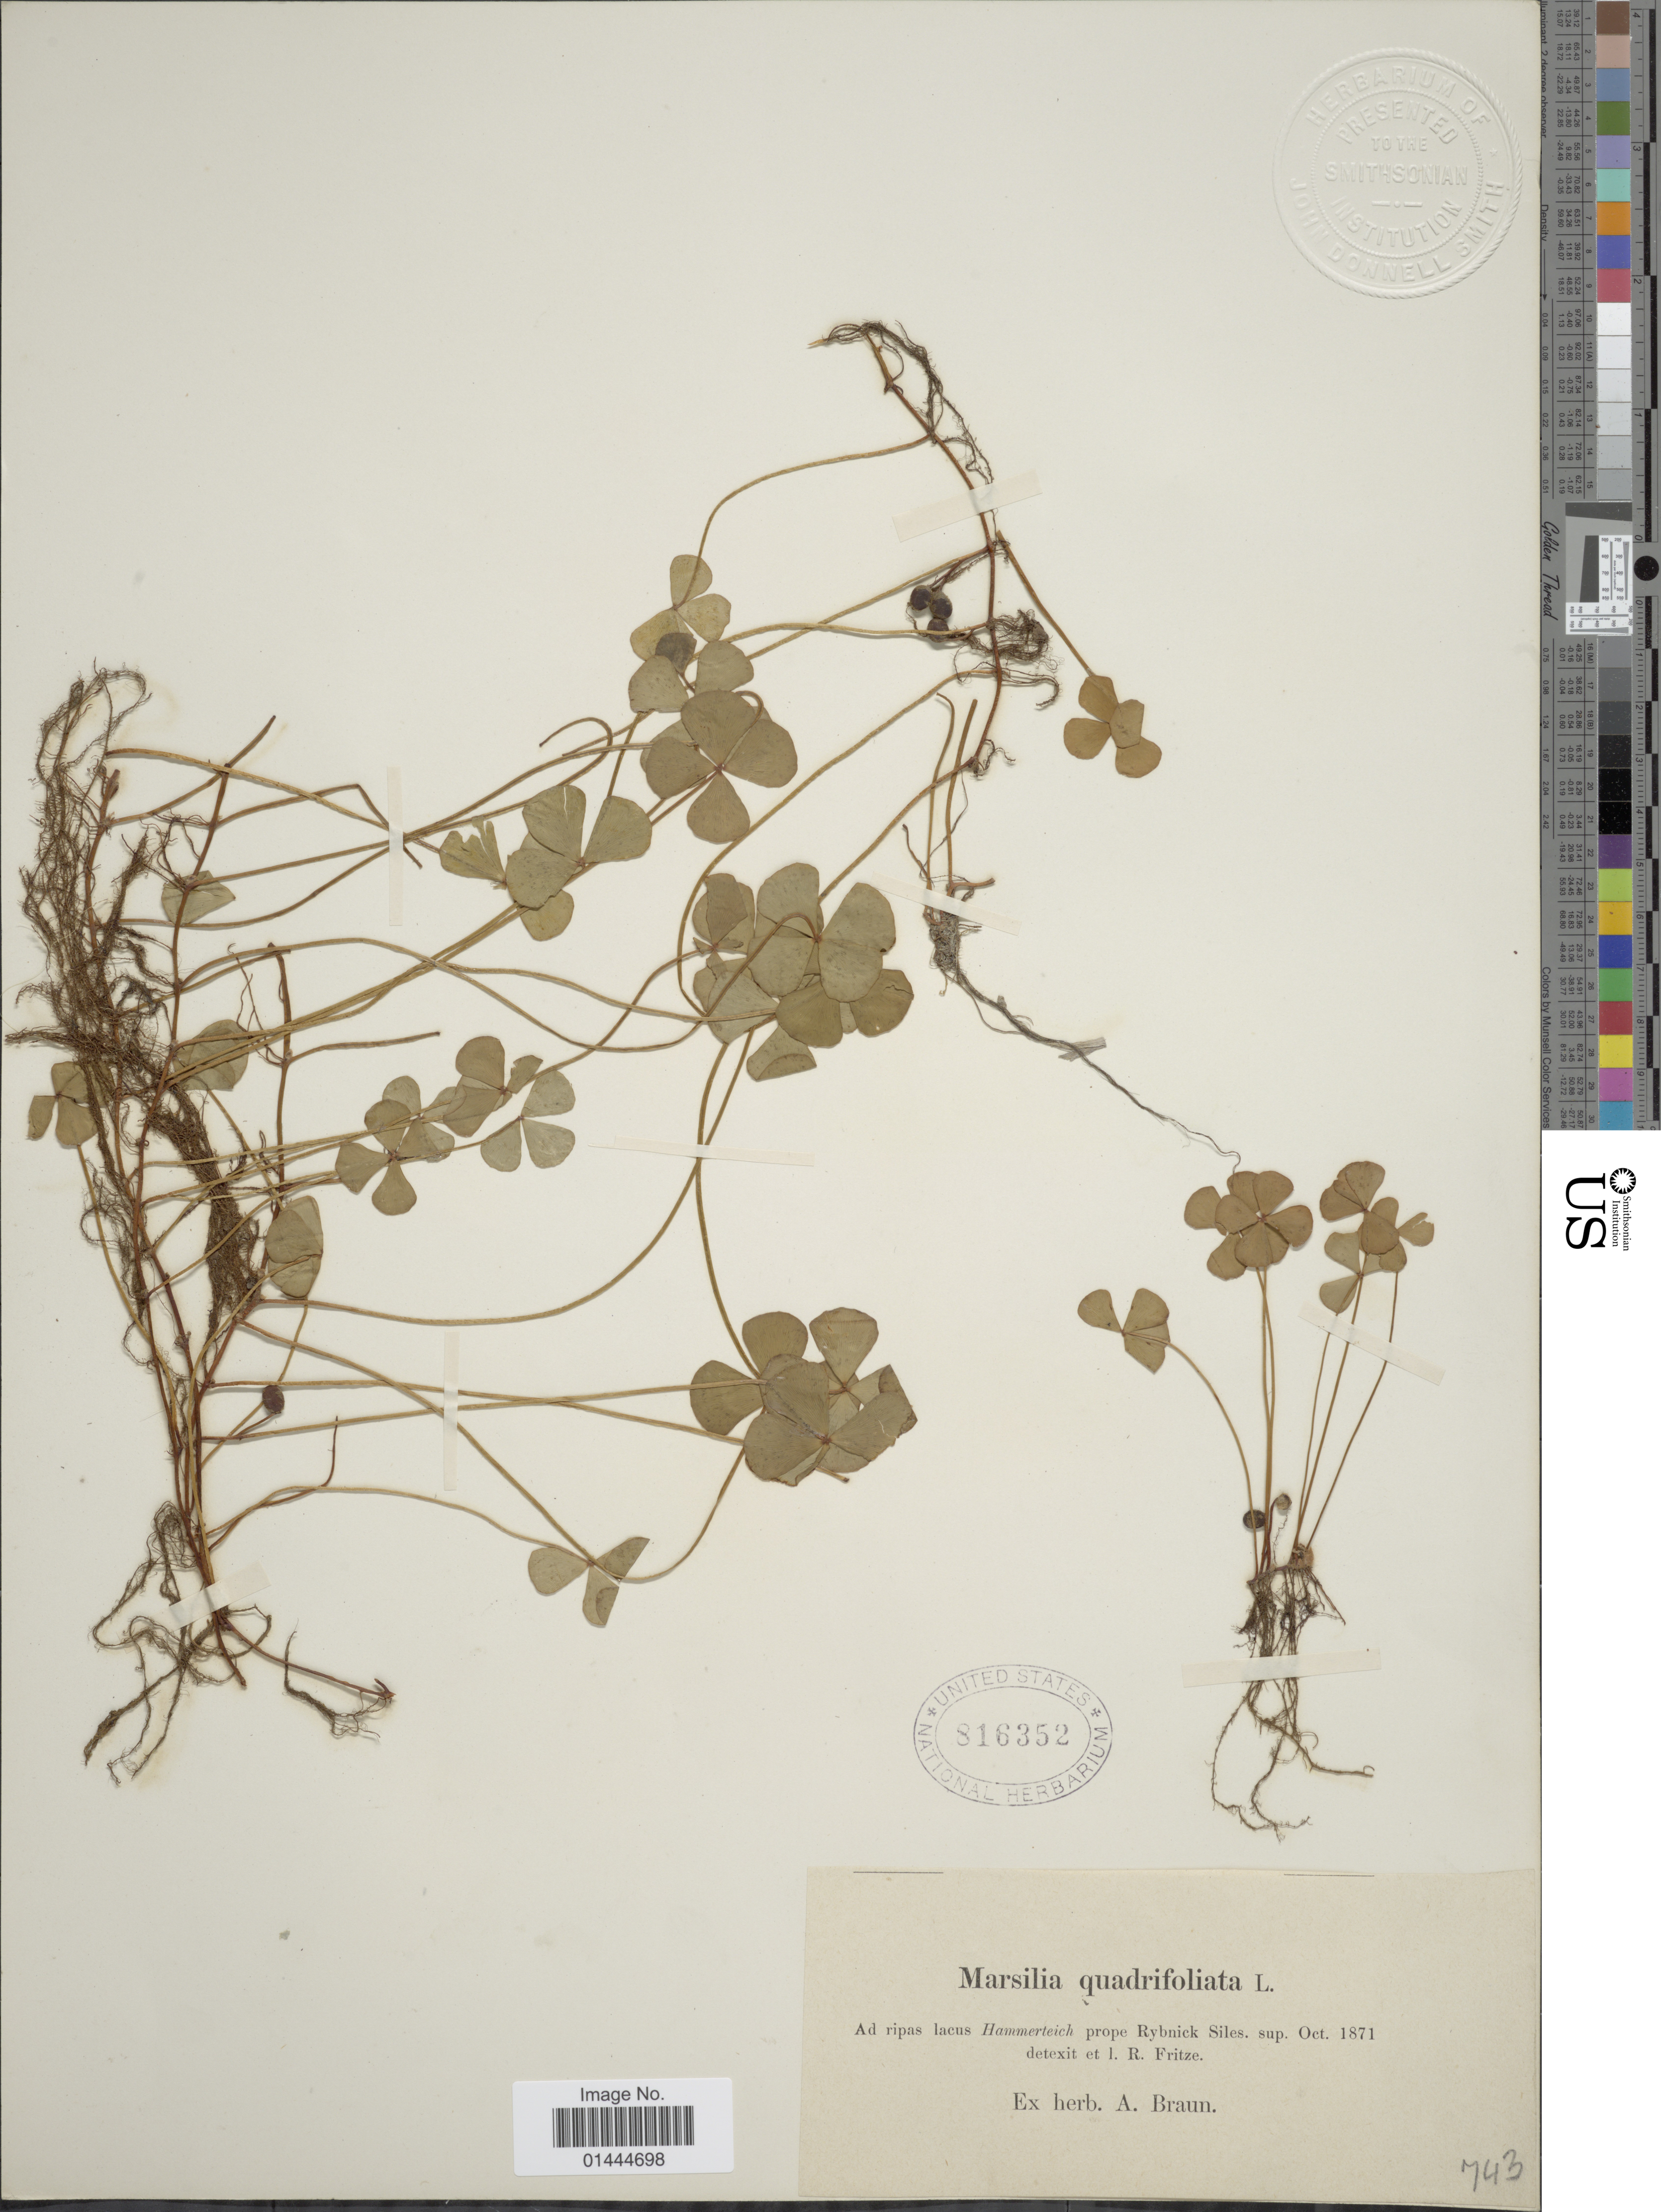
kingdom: Plantae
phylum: Tracheophyta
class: Polypodiopsida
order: Salviniales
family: Marsileaceae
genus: Marsilea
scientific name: Marsilea quadrifolia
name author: L.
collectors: ex herb. A. Braun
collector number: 743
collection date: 1871-10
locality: Ad ripas lacus Hammerteich prope Rybnick Siles.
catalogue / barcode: US 816352